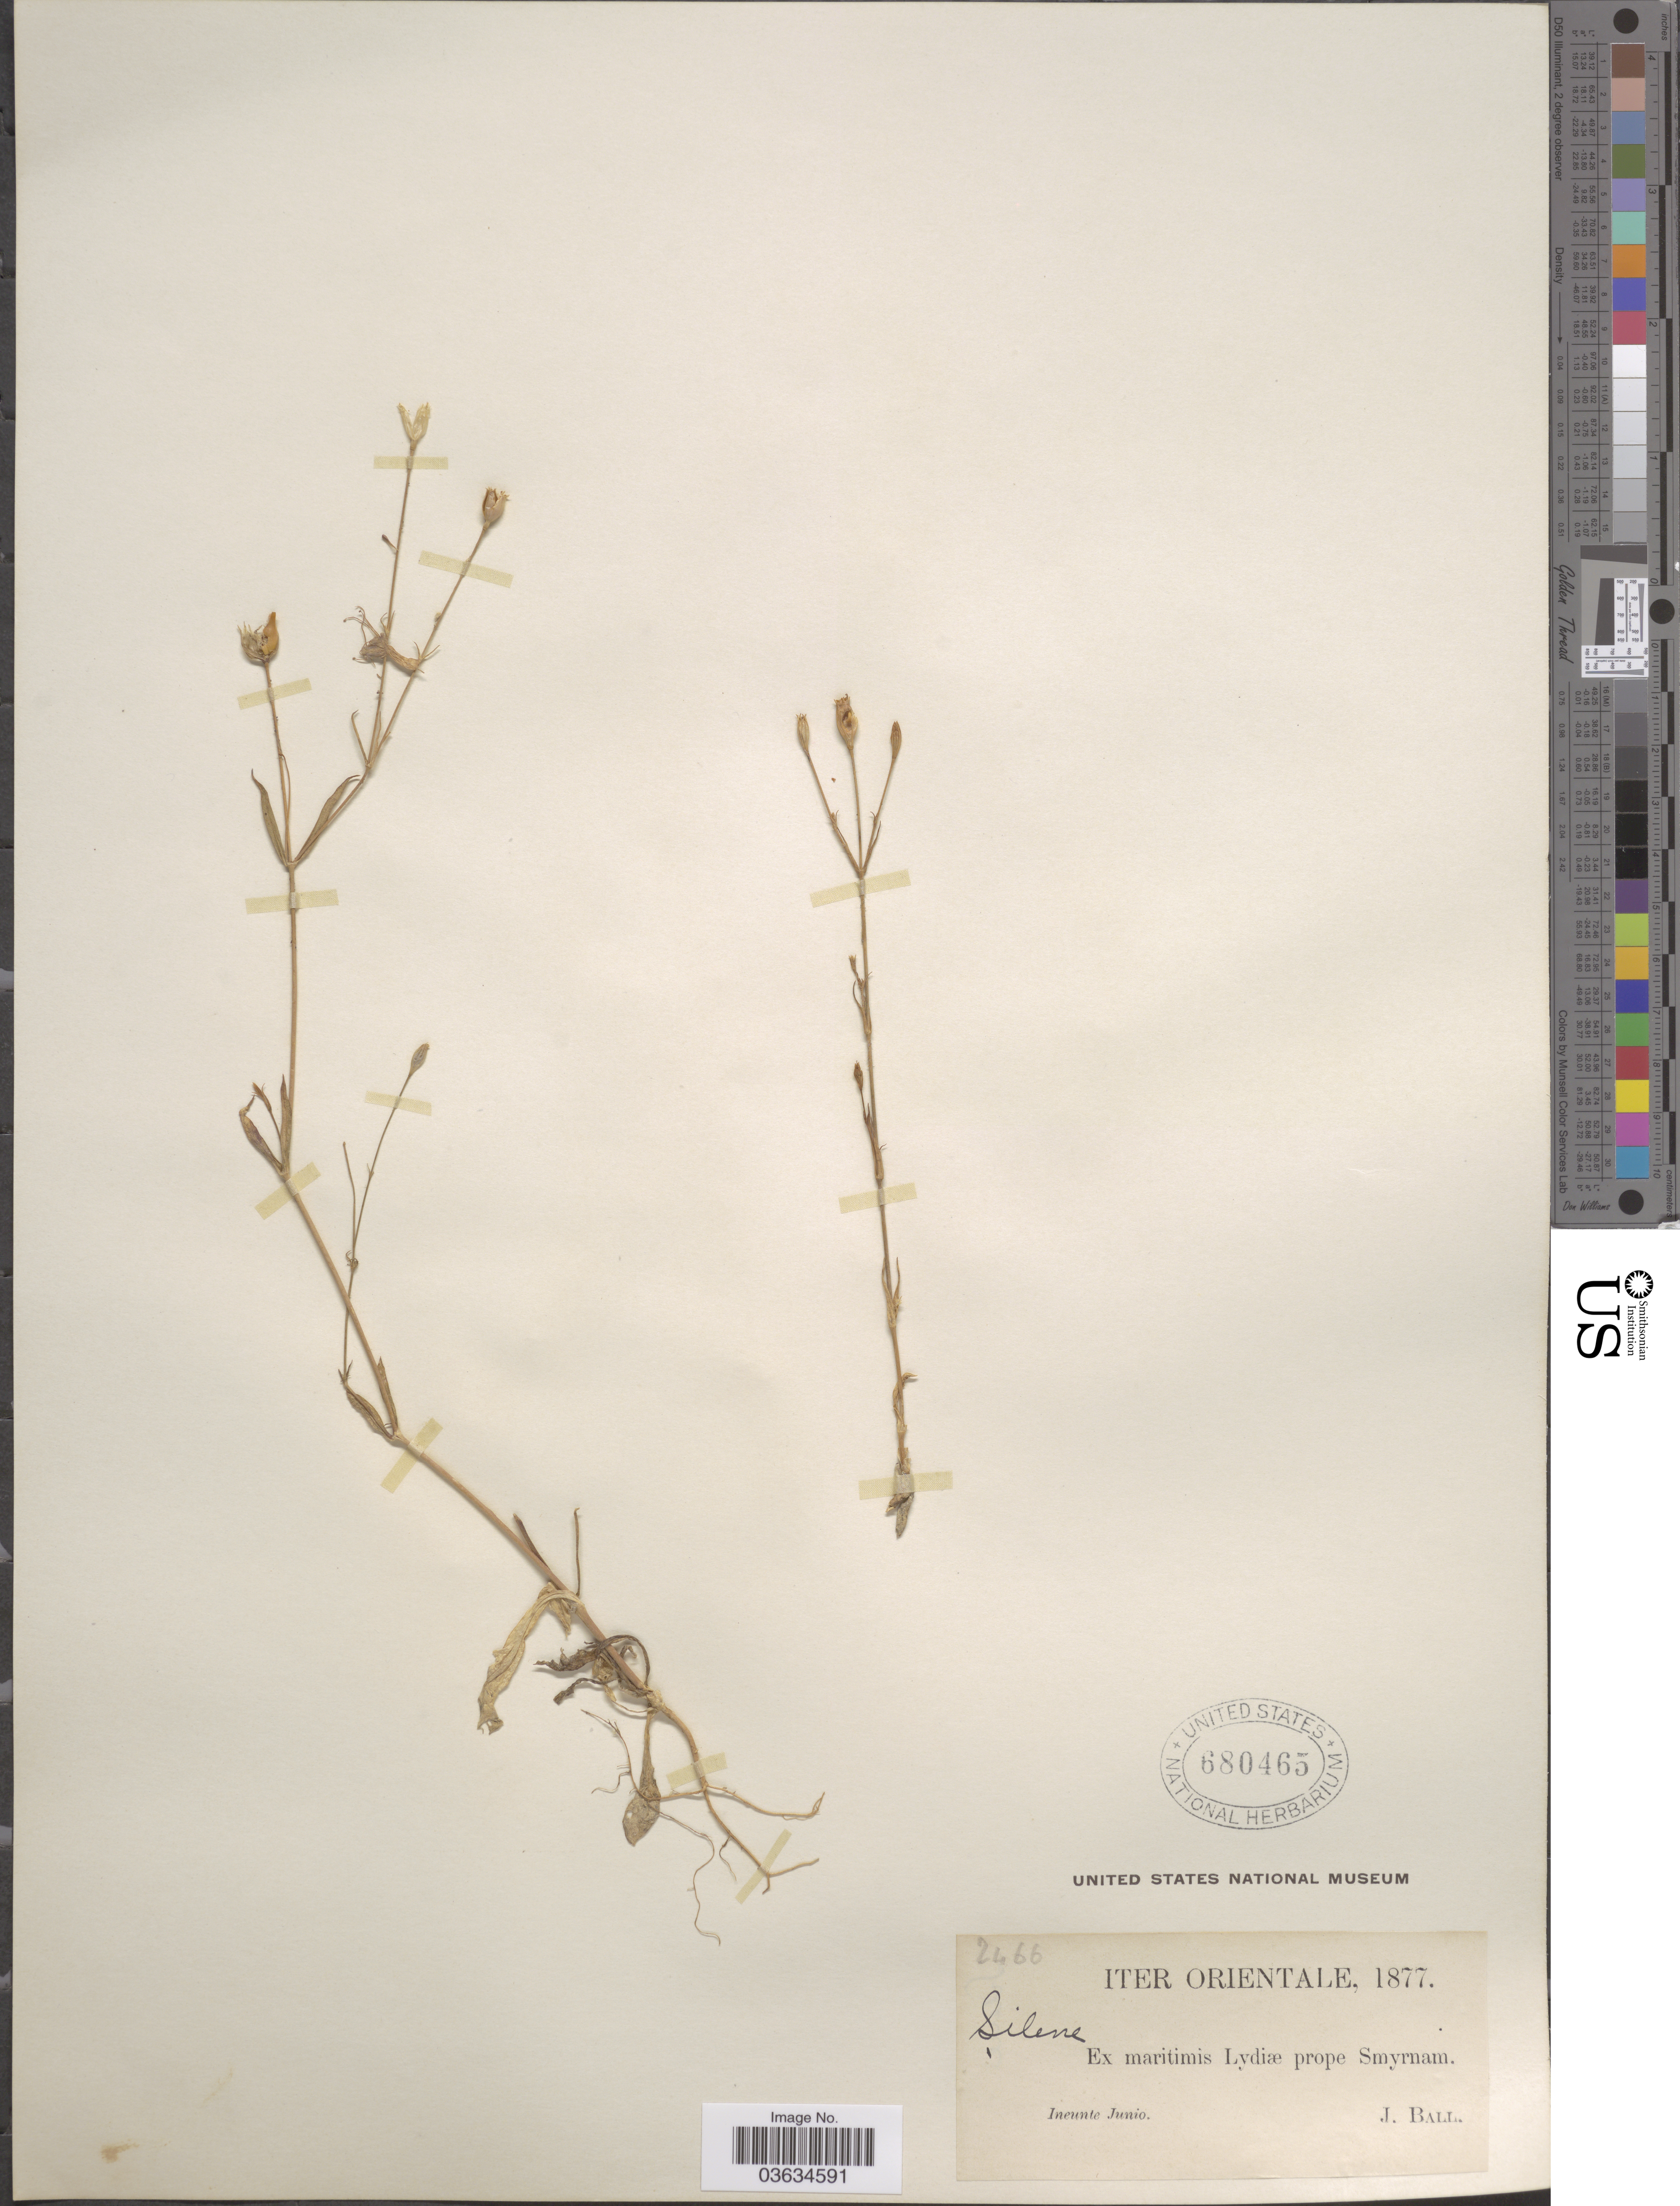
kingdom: Plantae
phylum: Tracheophyta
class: Magnoliopsida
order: Caryophyllales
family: Caryophyllaceae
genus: Silene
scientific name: Silene sp.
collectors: J. Ball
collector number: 2466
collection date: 1877-06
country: Turkey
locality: Iter Orientale. Ex maritimis Lydiæ prope Smyrnam.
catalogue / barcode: US 680465